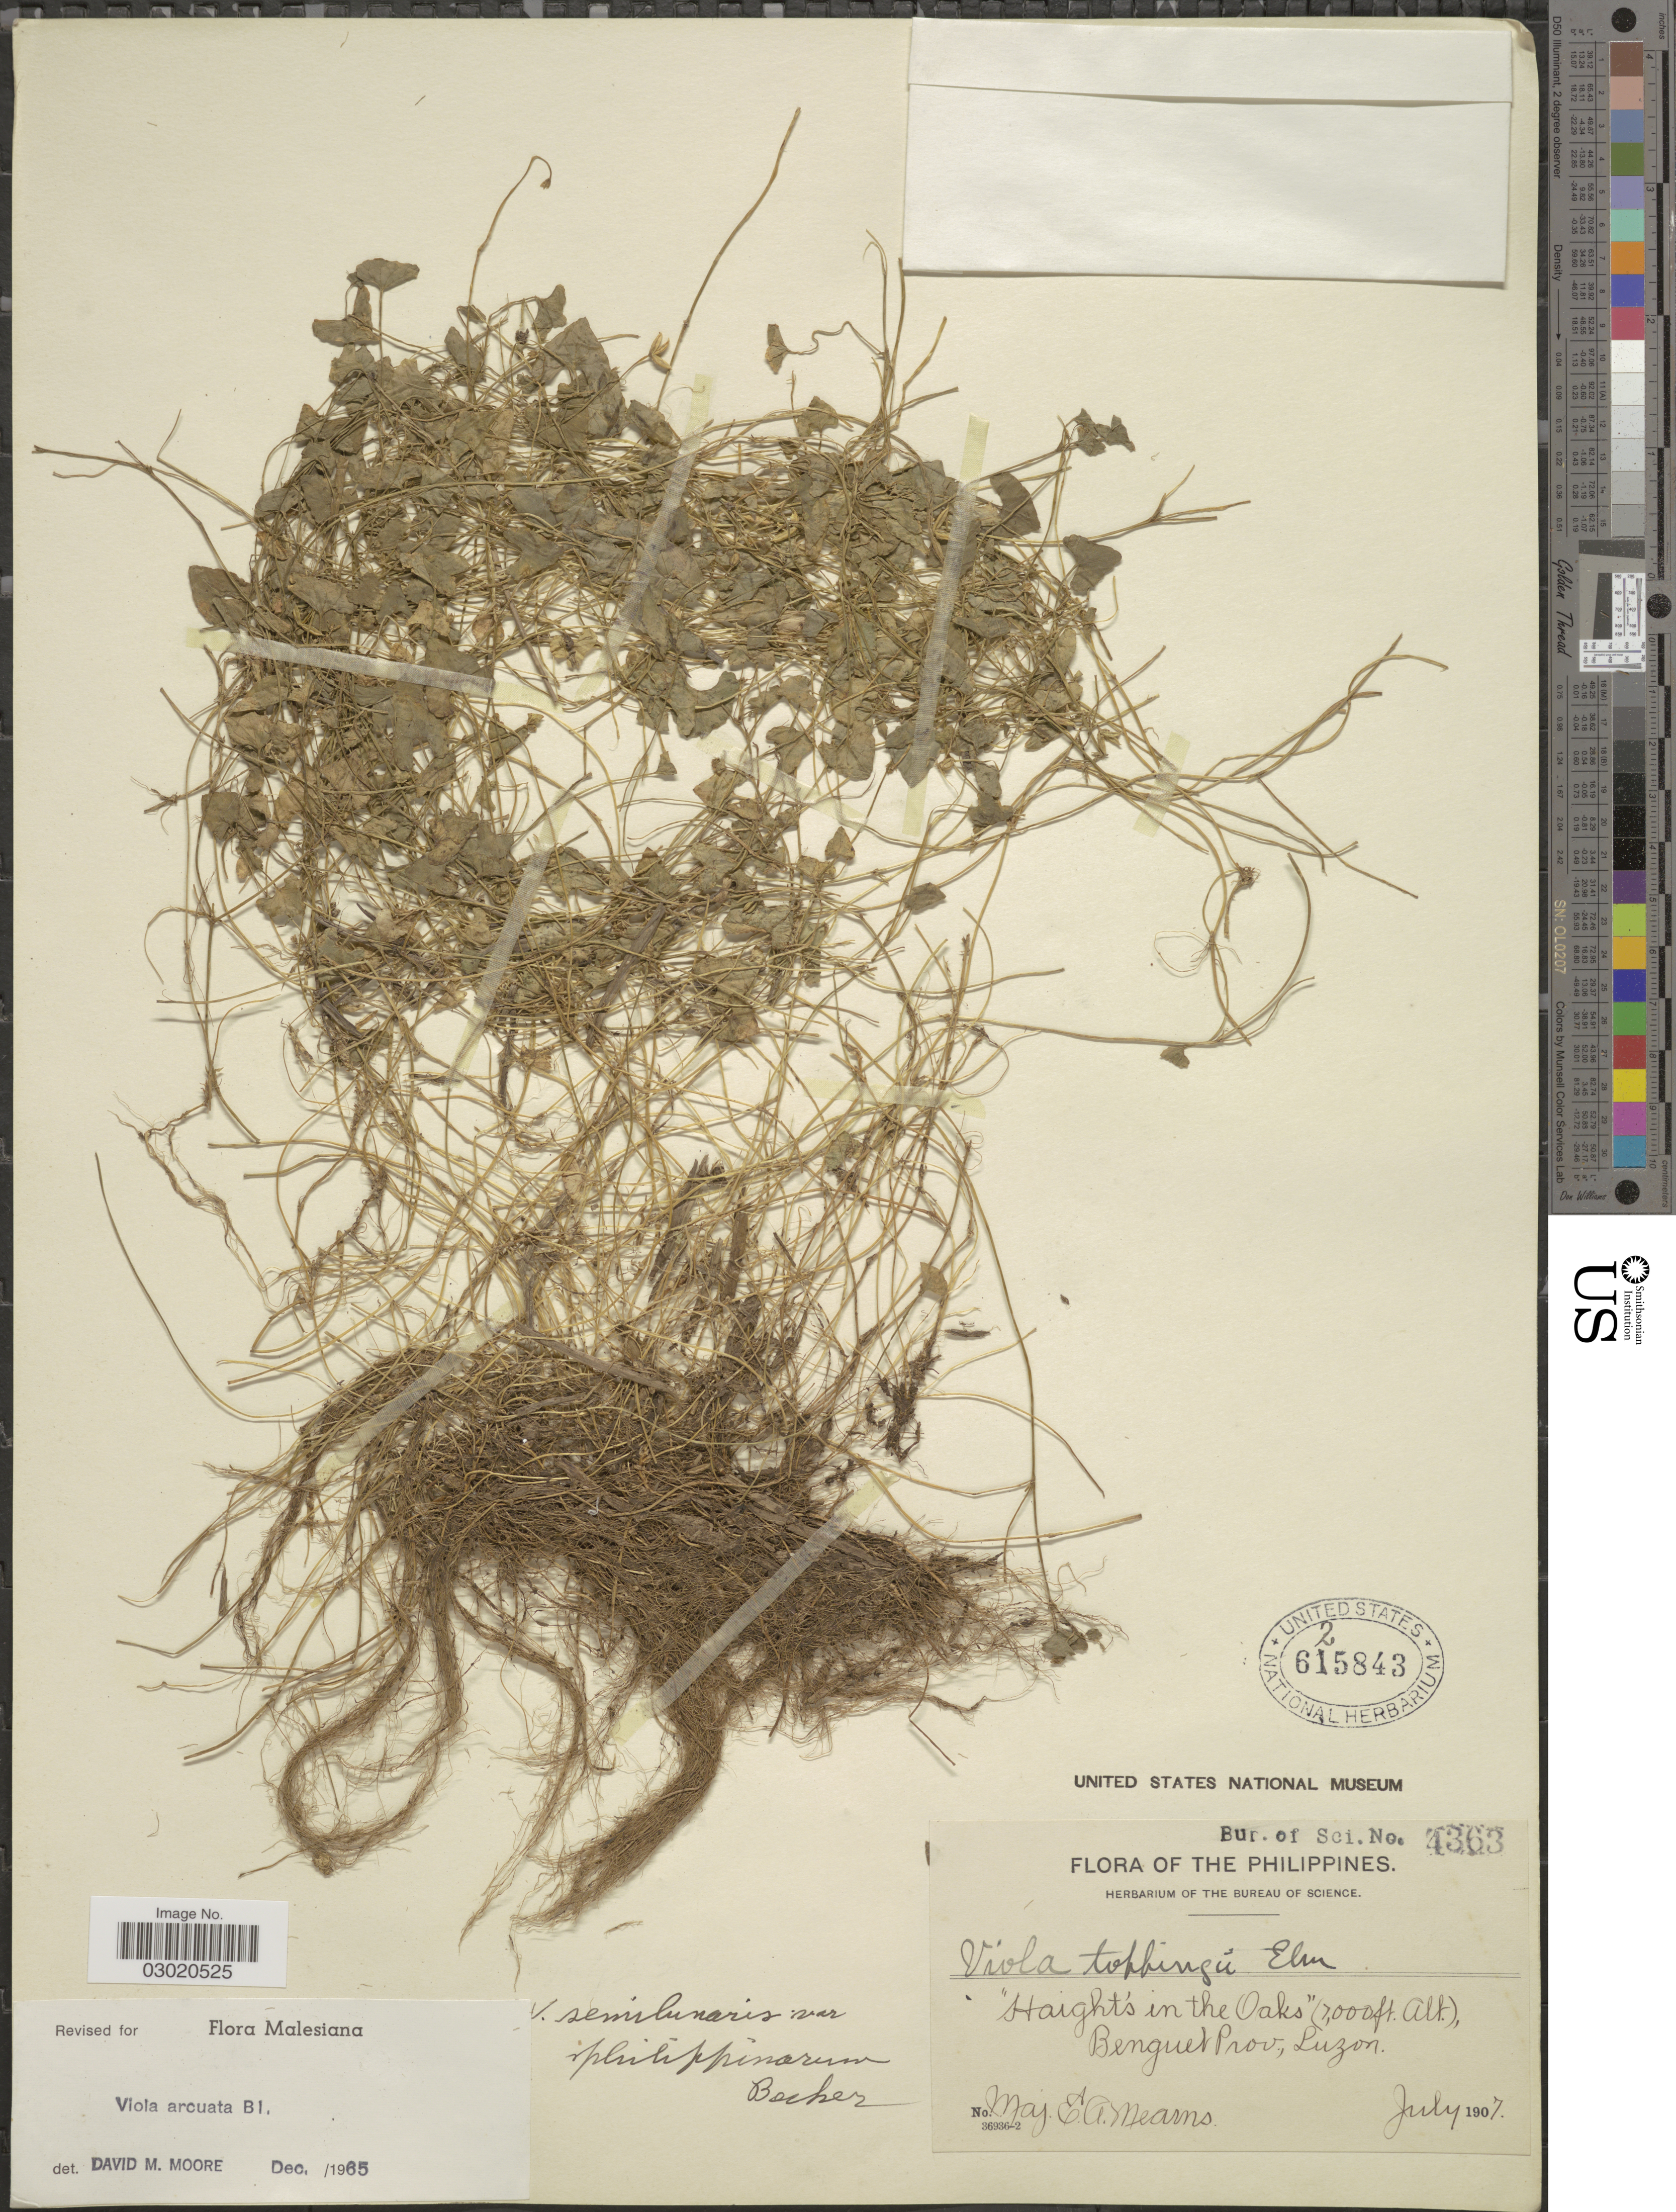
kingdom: Plantae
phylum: Tracheophyta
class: Magnoliopsida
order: Malpighiales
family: Violaceae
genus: Viola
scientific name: Viola arcuata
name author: Blume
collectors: E. A. Mearns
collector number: Bur. of Sci. 4363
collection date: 1907-07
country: Philippines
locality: Benguet Prov., Luzon.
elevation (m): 2134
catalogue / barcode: US 625843